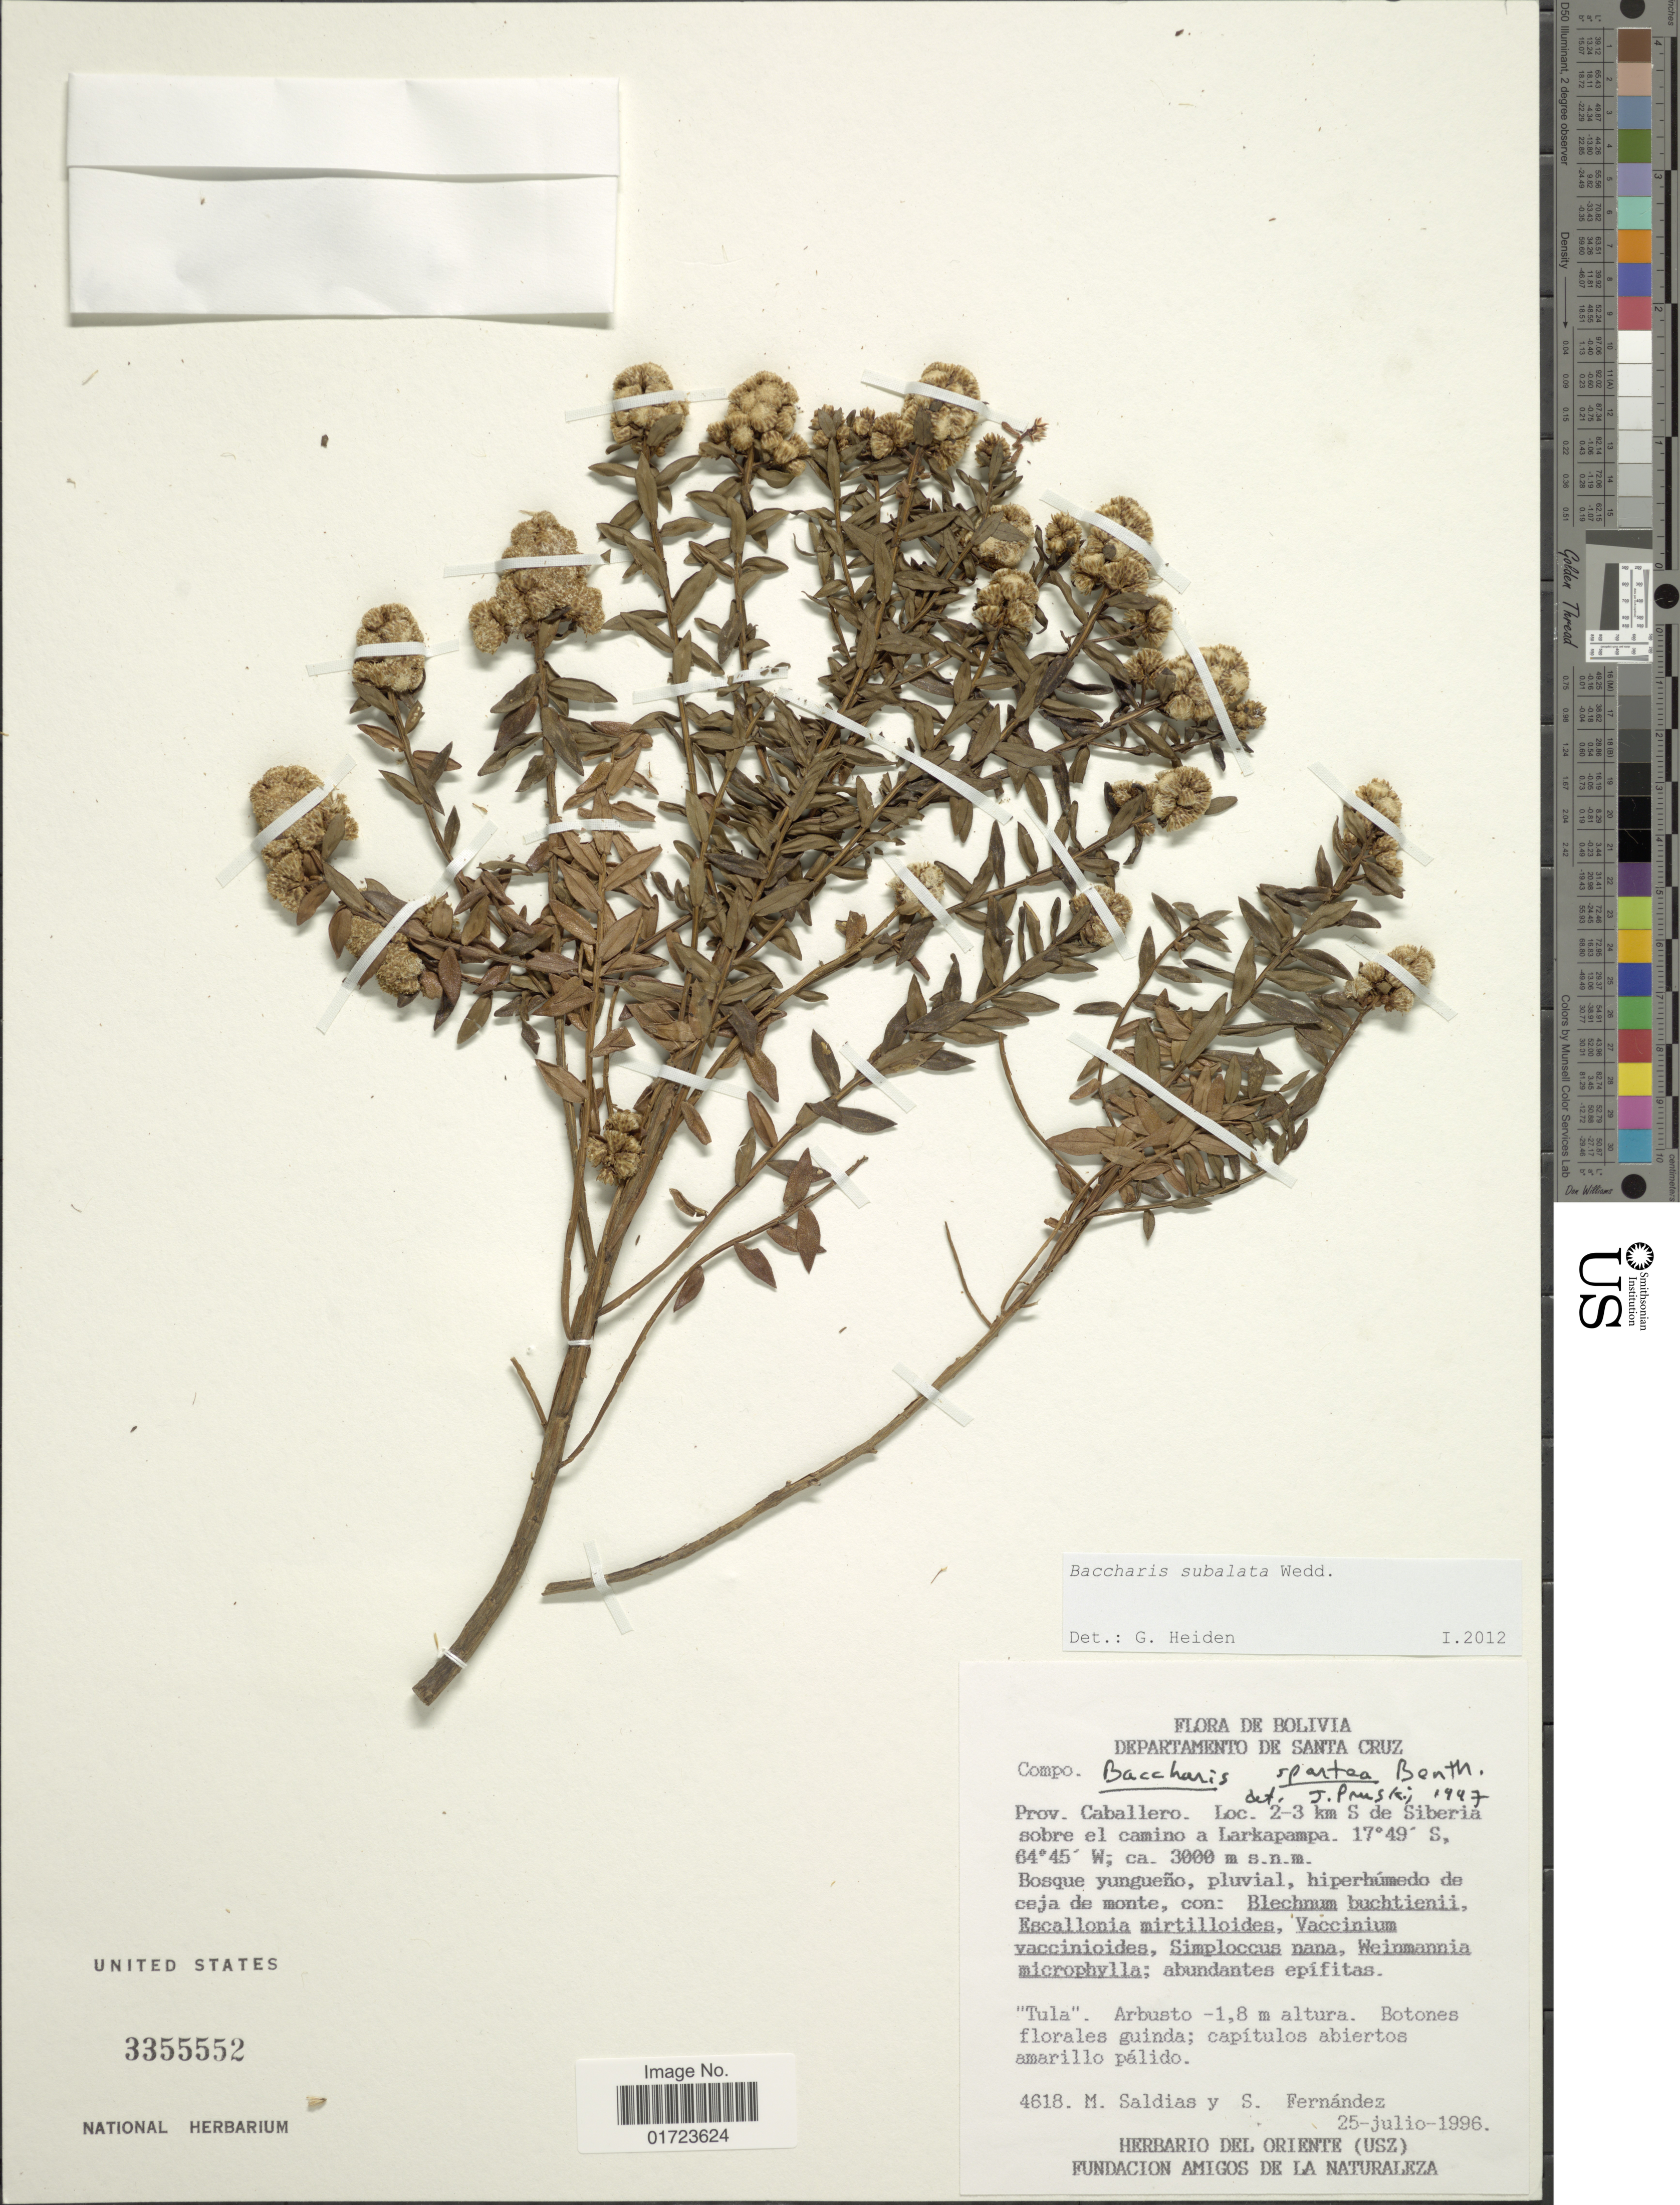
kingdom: Plantae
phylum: Tracheophyta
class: Magnoliopsida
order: Asterales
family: Asteraceae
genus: Baccharis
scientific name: Baccharis subalata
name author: Wedd.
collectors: M. Saldias & M. Fernández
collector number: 4618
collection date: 1996-07-25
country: Bolivia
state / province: Santa Cruz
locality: Departamento de Santa Cruz. Prov. Caballero. Loc. 2-3 km S de Siberia sobre el camino a Larkapampa.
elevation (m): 3000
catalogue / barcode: US 3355552